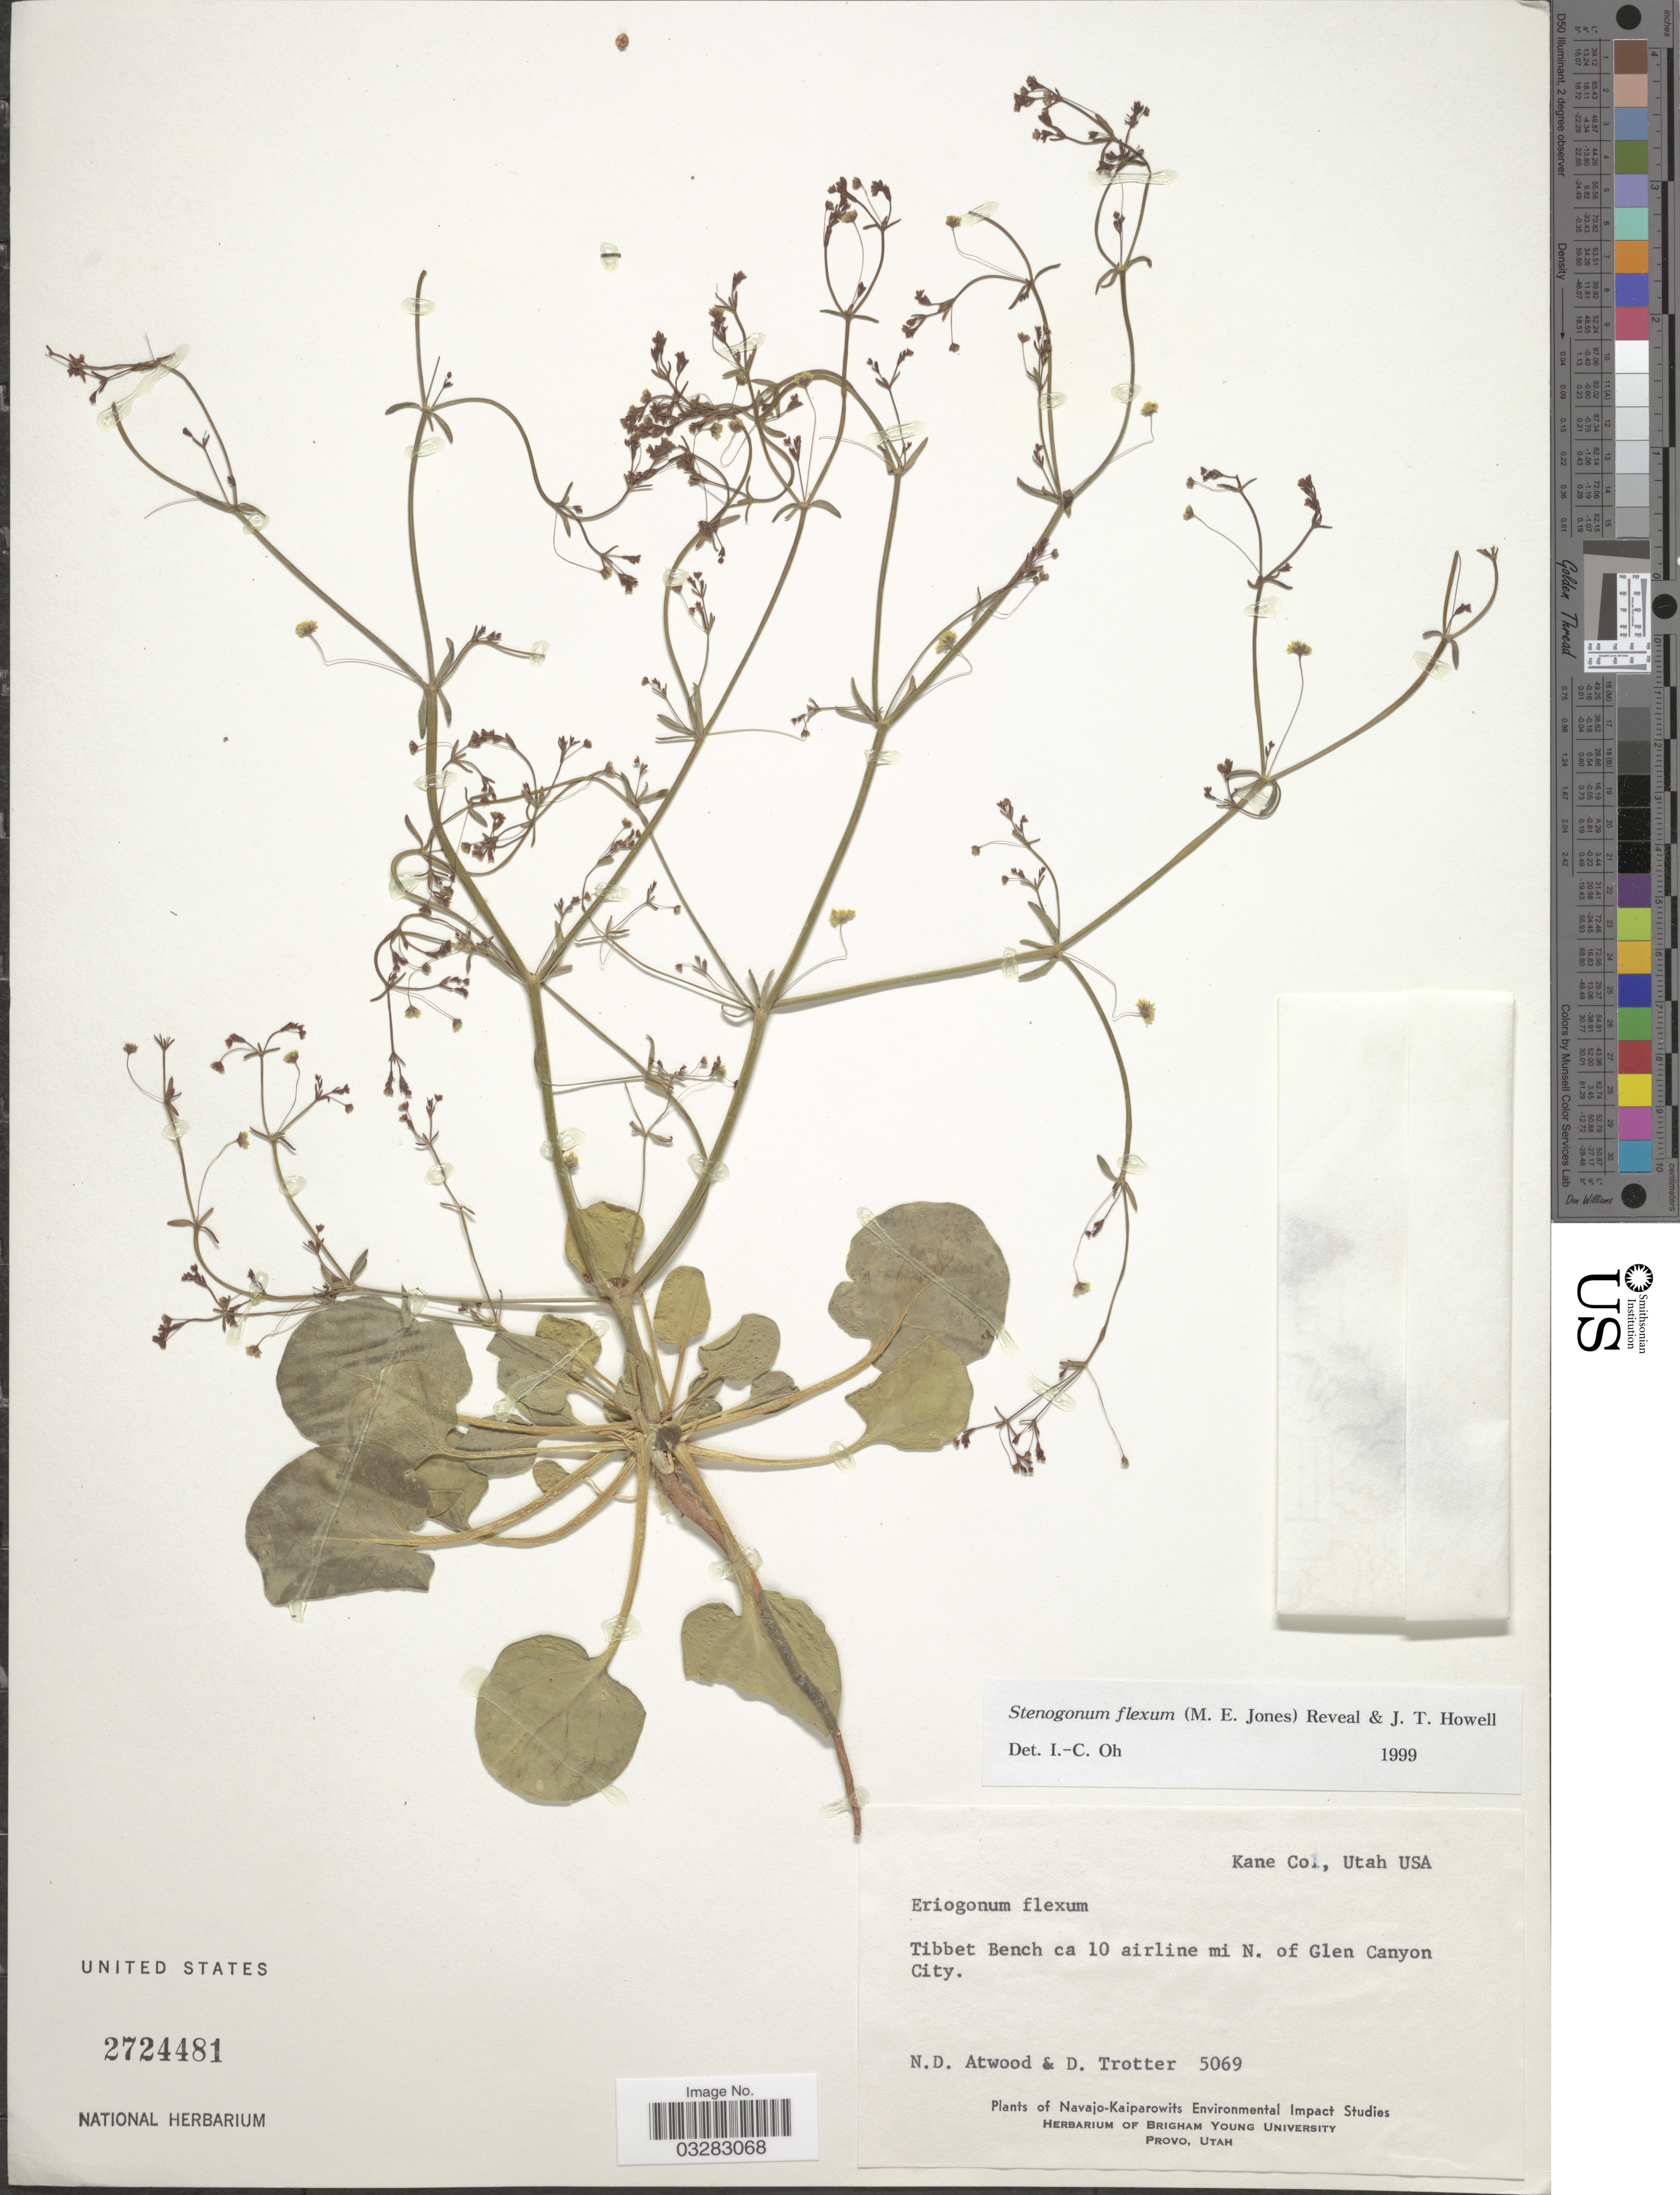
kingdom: Plantae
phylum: Tracheophyta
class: Magnoliopsida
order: Caryophyllales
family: Polygonaceae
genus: Stenogonum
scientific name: Stenogonum flexum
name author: (M.E. Jones) Reveal & J.T. Howell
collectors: N. Atwood & D. Trotter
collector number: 5069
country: United States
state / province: Utah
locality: Kane Co. Tibbet Bench ca 10 airline mi N. of Glen Canyon City.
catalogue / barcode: US 2724481